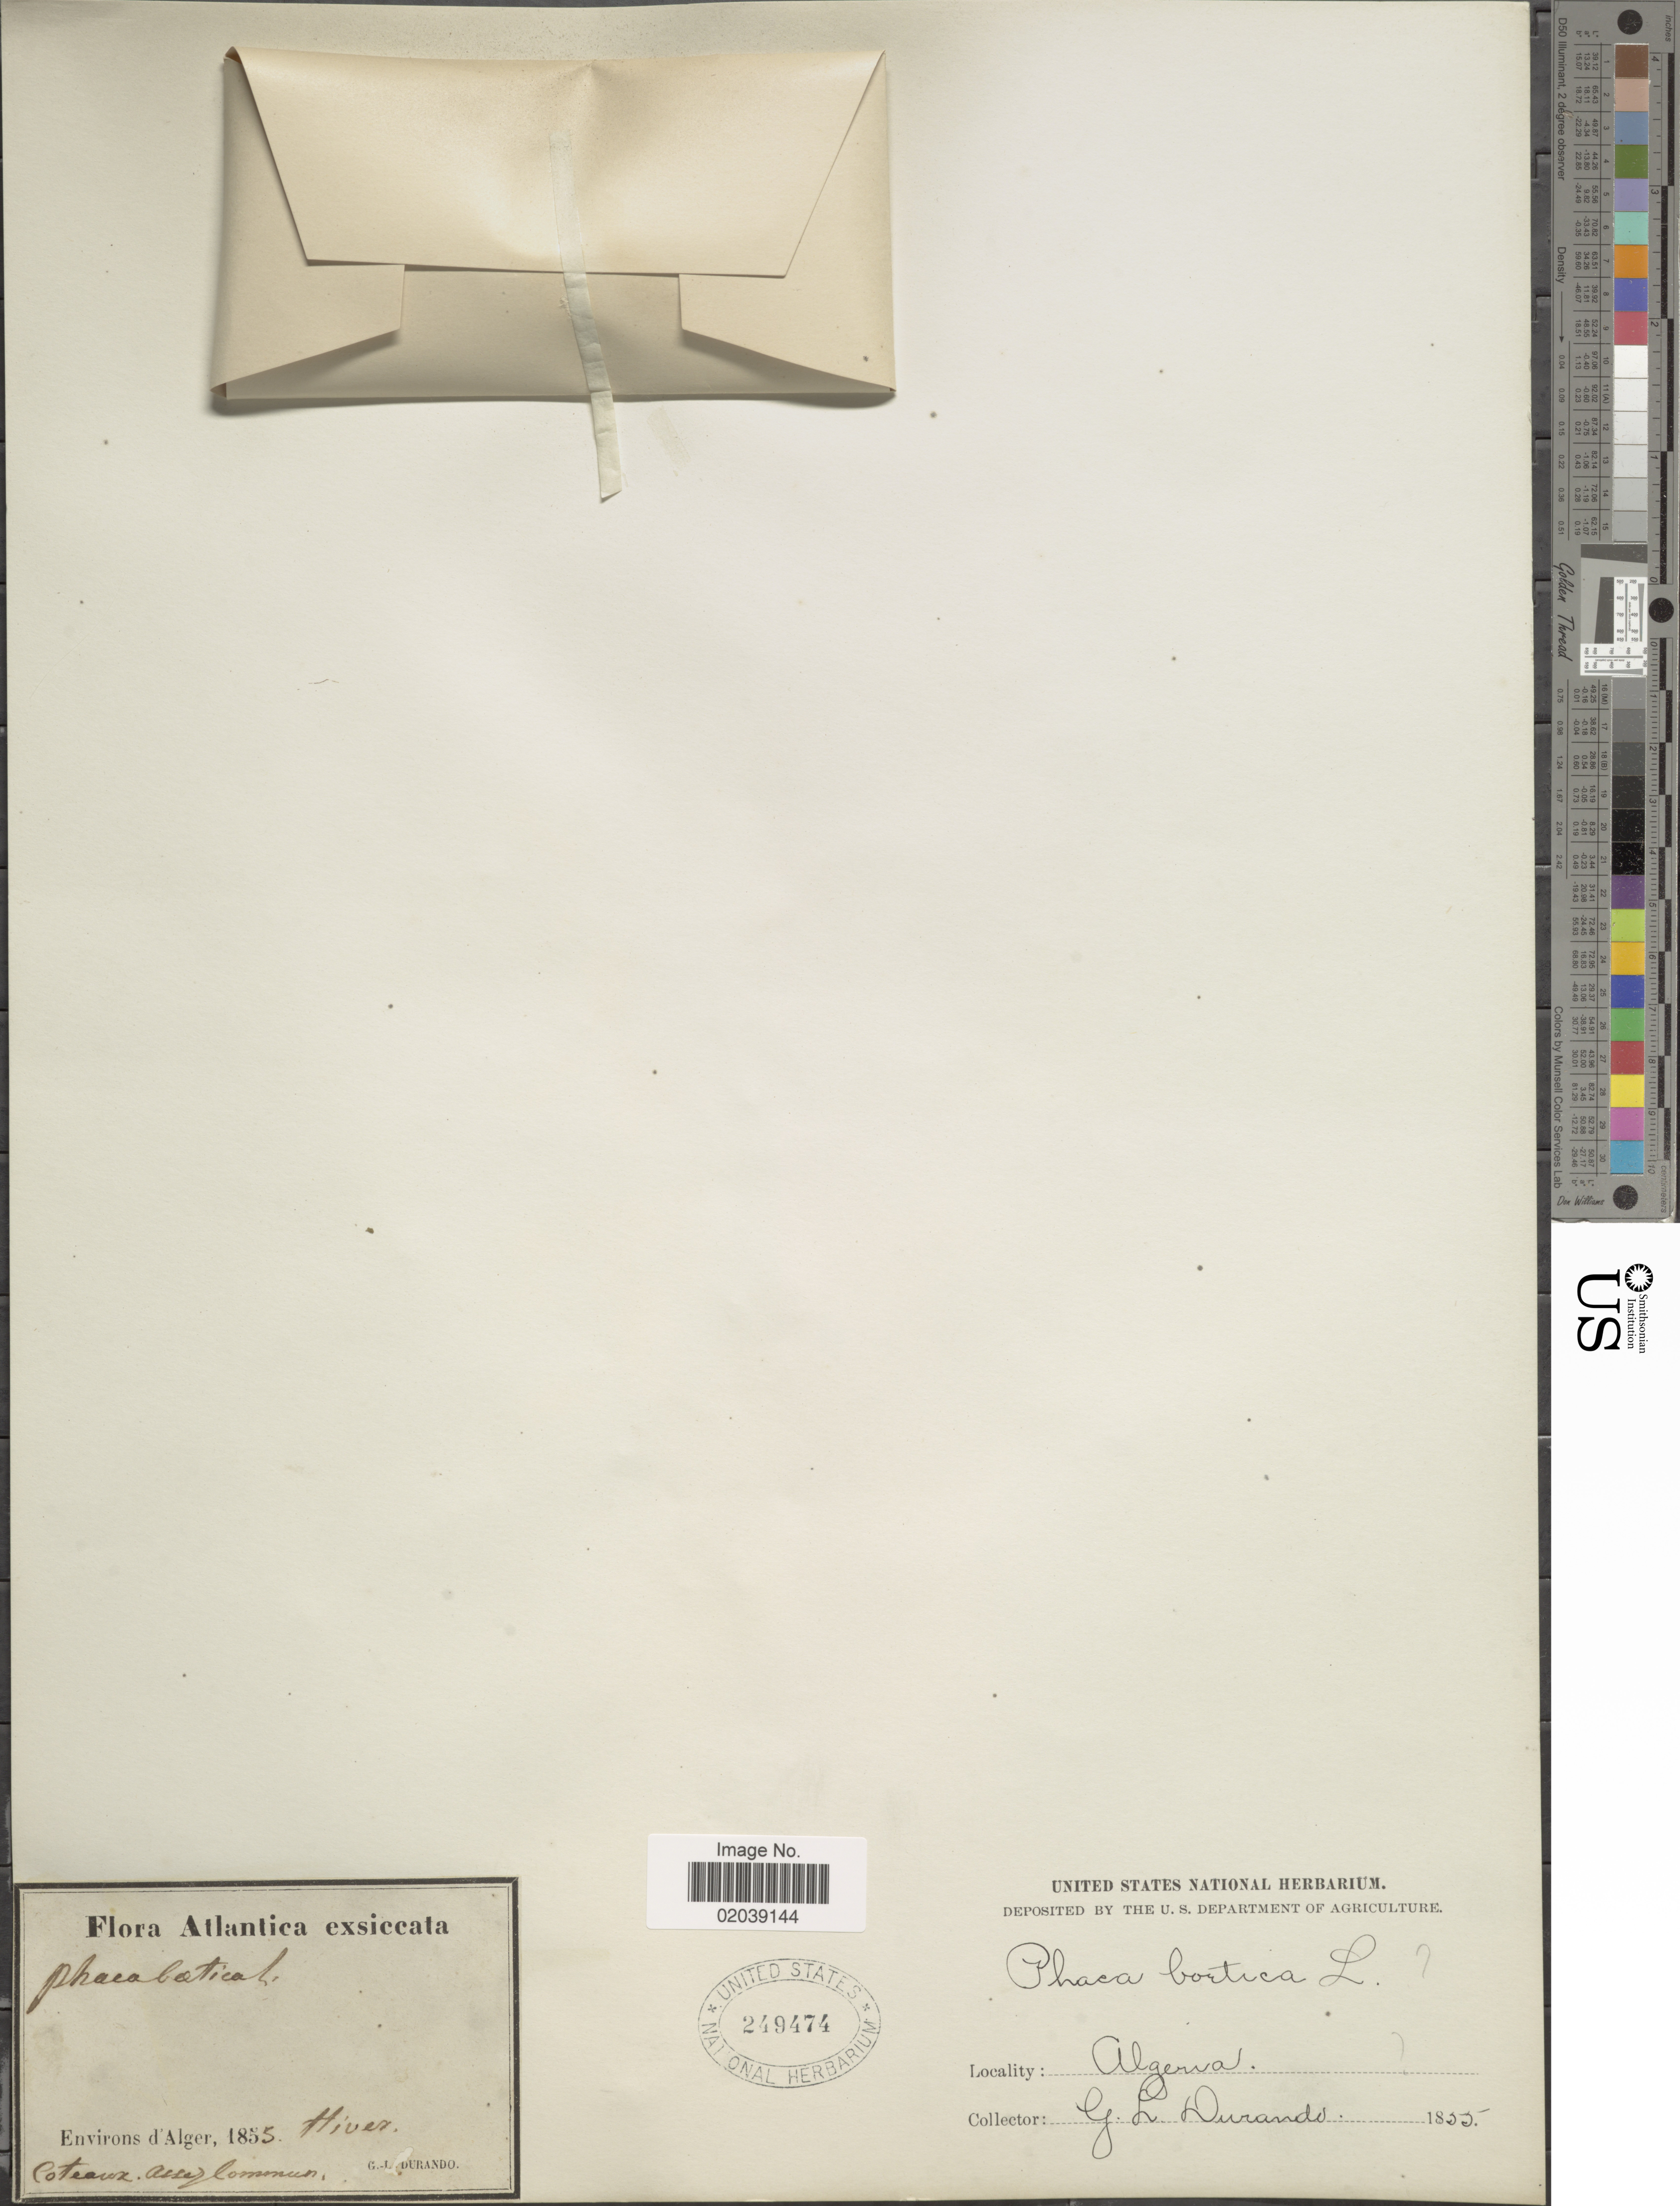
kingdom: Plantae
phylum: Tracheophyta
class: Magnoliopsida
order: Fabales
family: Fabaceae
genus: Astragalus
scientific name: Astragalus baeticus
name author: L.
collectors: G. Durando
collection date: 1855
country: Algeria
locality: Atlantica exsiccata. Environs d'Alger. Hiver. Coteaux asseglommun [interpreted]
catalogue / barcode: US 249474